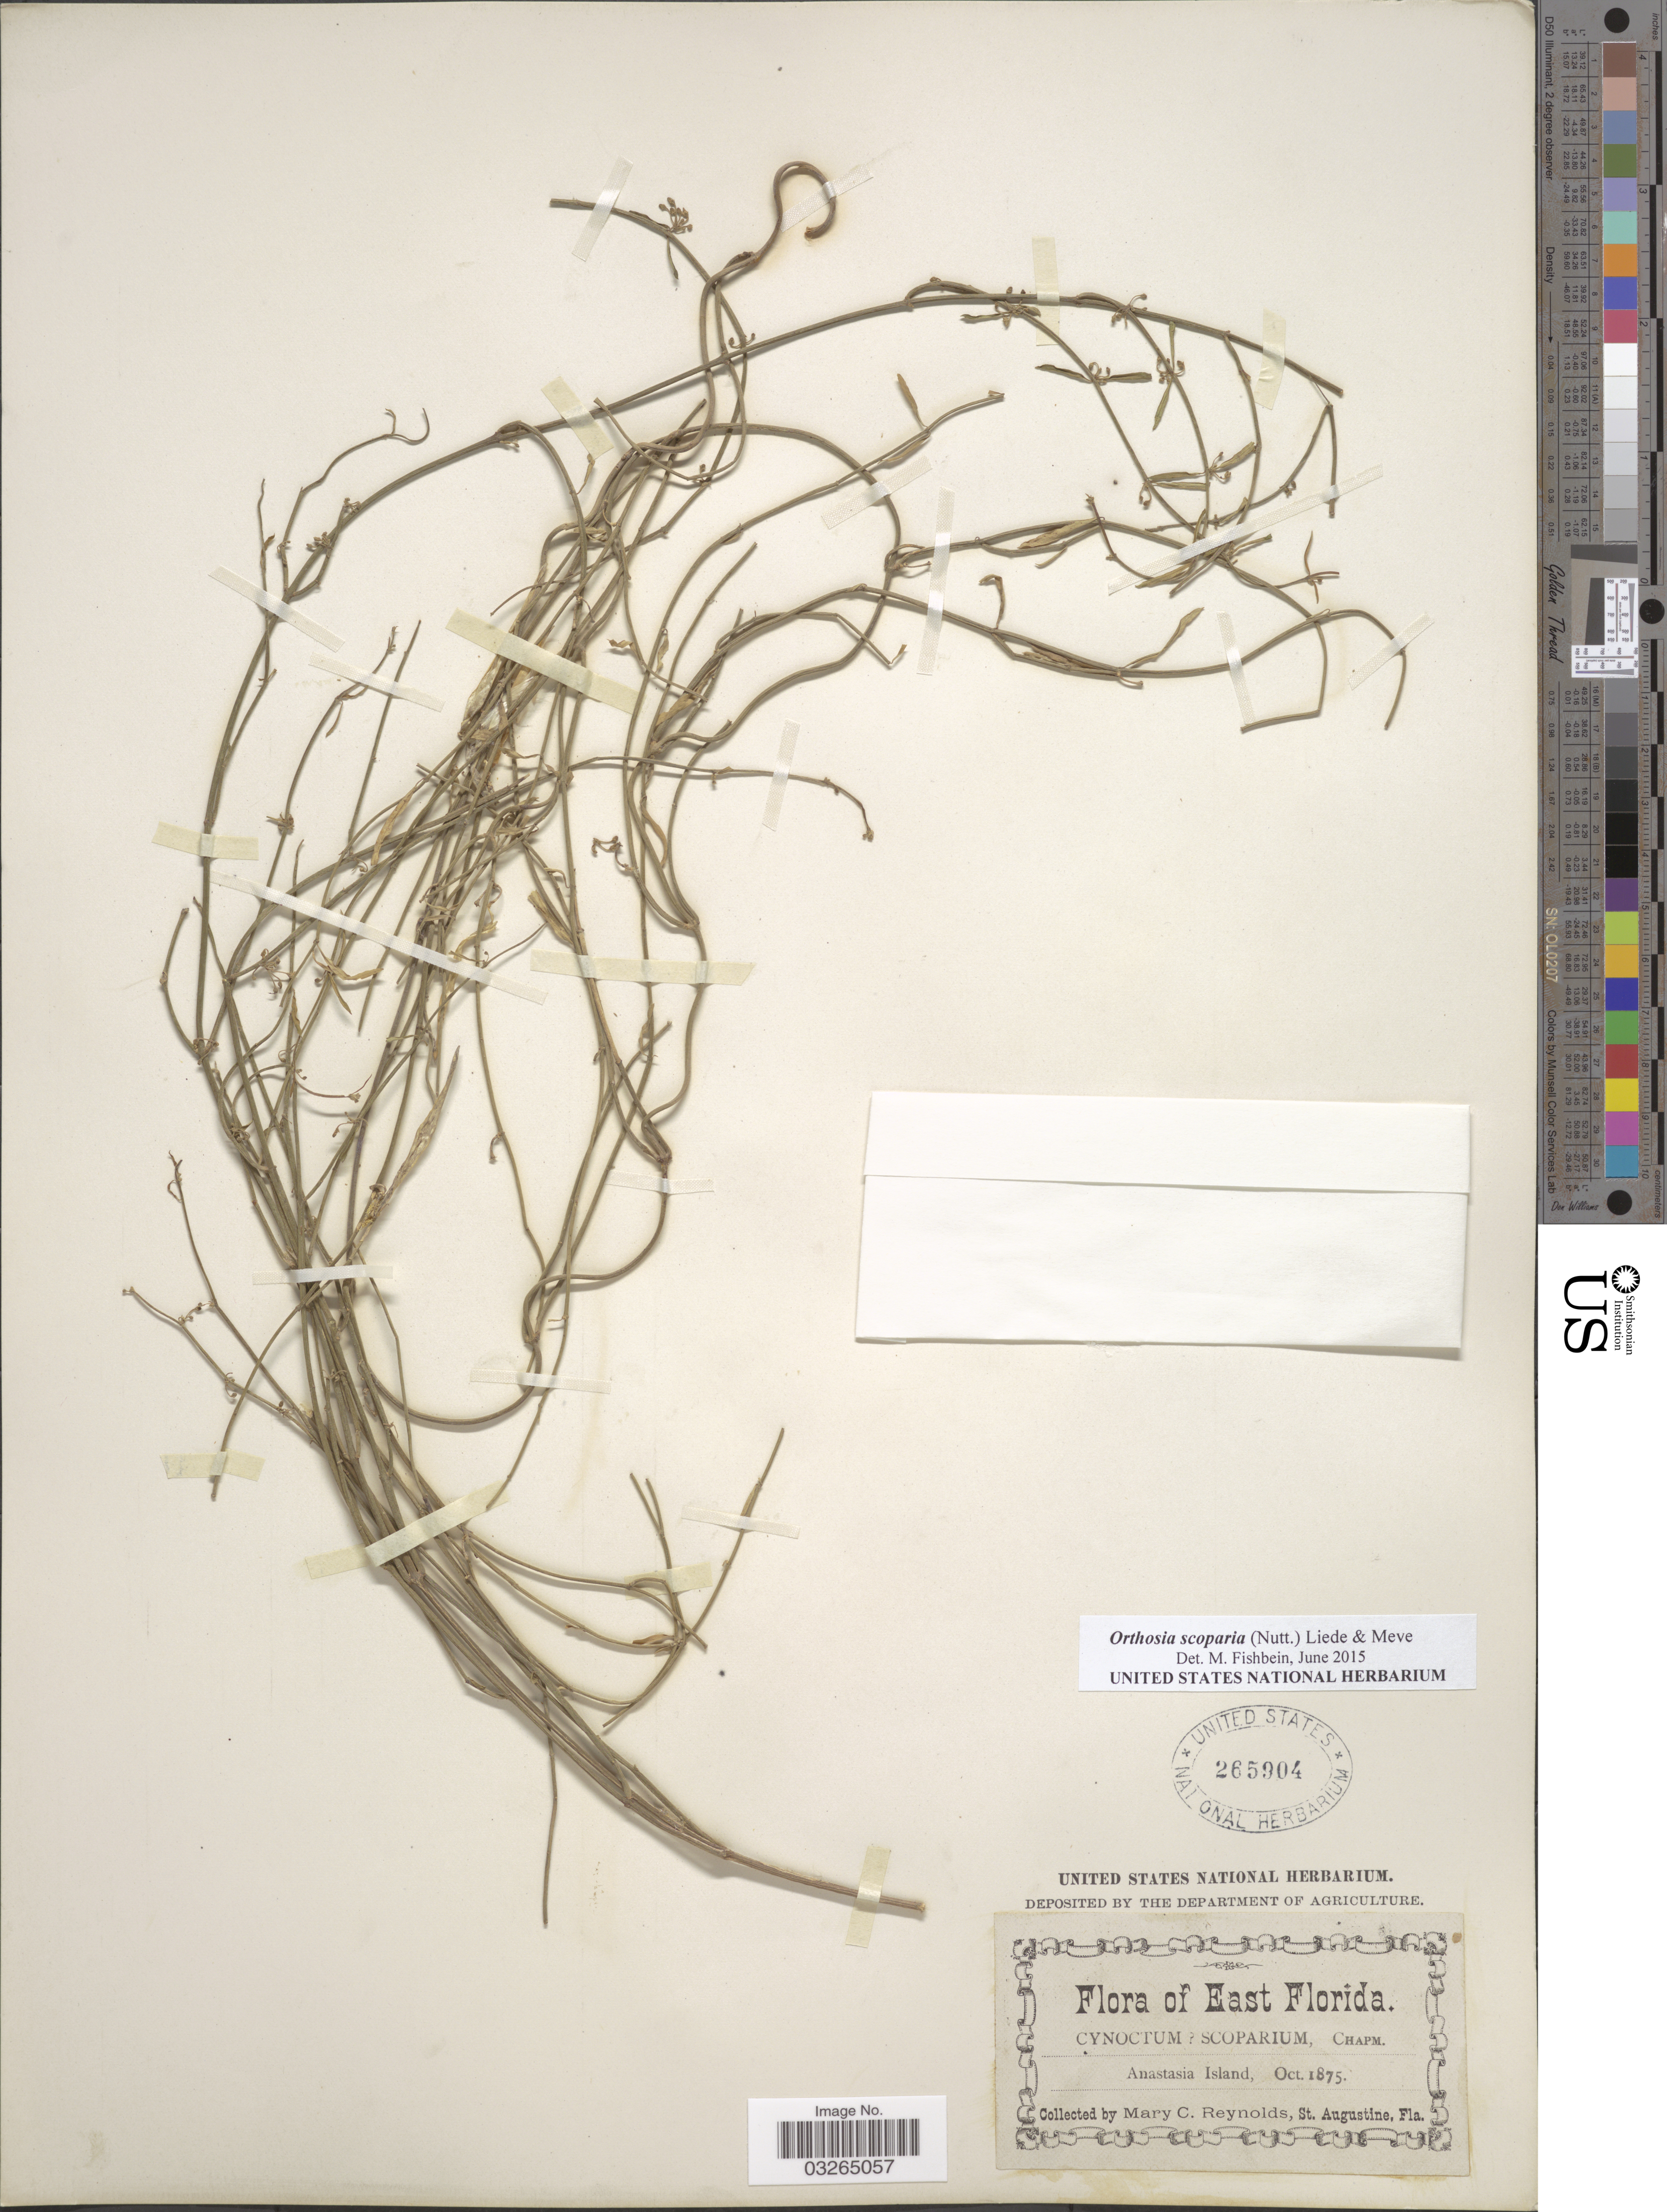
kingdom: Plantae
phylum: Tracheophyta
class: Magnoliopsida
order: Gentianales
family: Apocynaceae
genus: Orthosia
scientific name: Orthosia scoparia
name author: (Nutt.) Liede & Meve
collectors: M. Reynolds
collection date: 1875-10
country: United States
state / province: Florida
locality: East Florida. Anastasia Island.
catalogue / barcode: US 265904